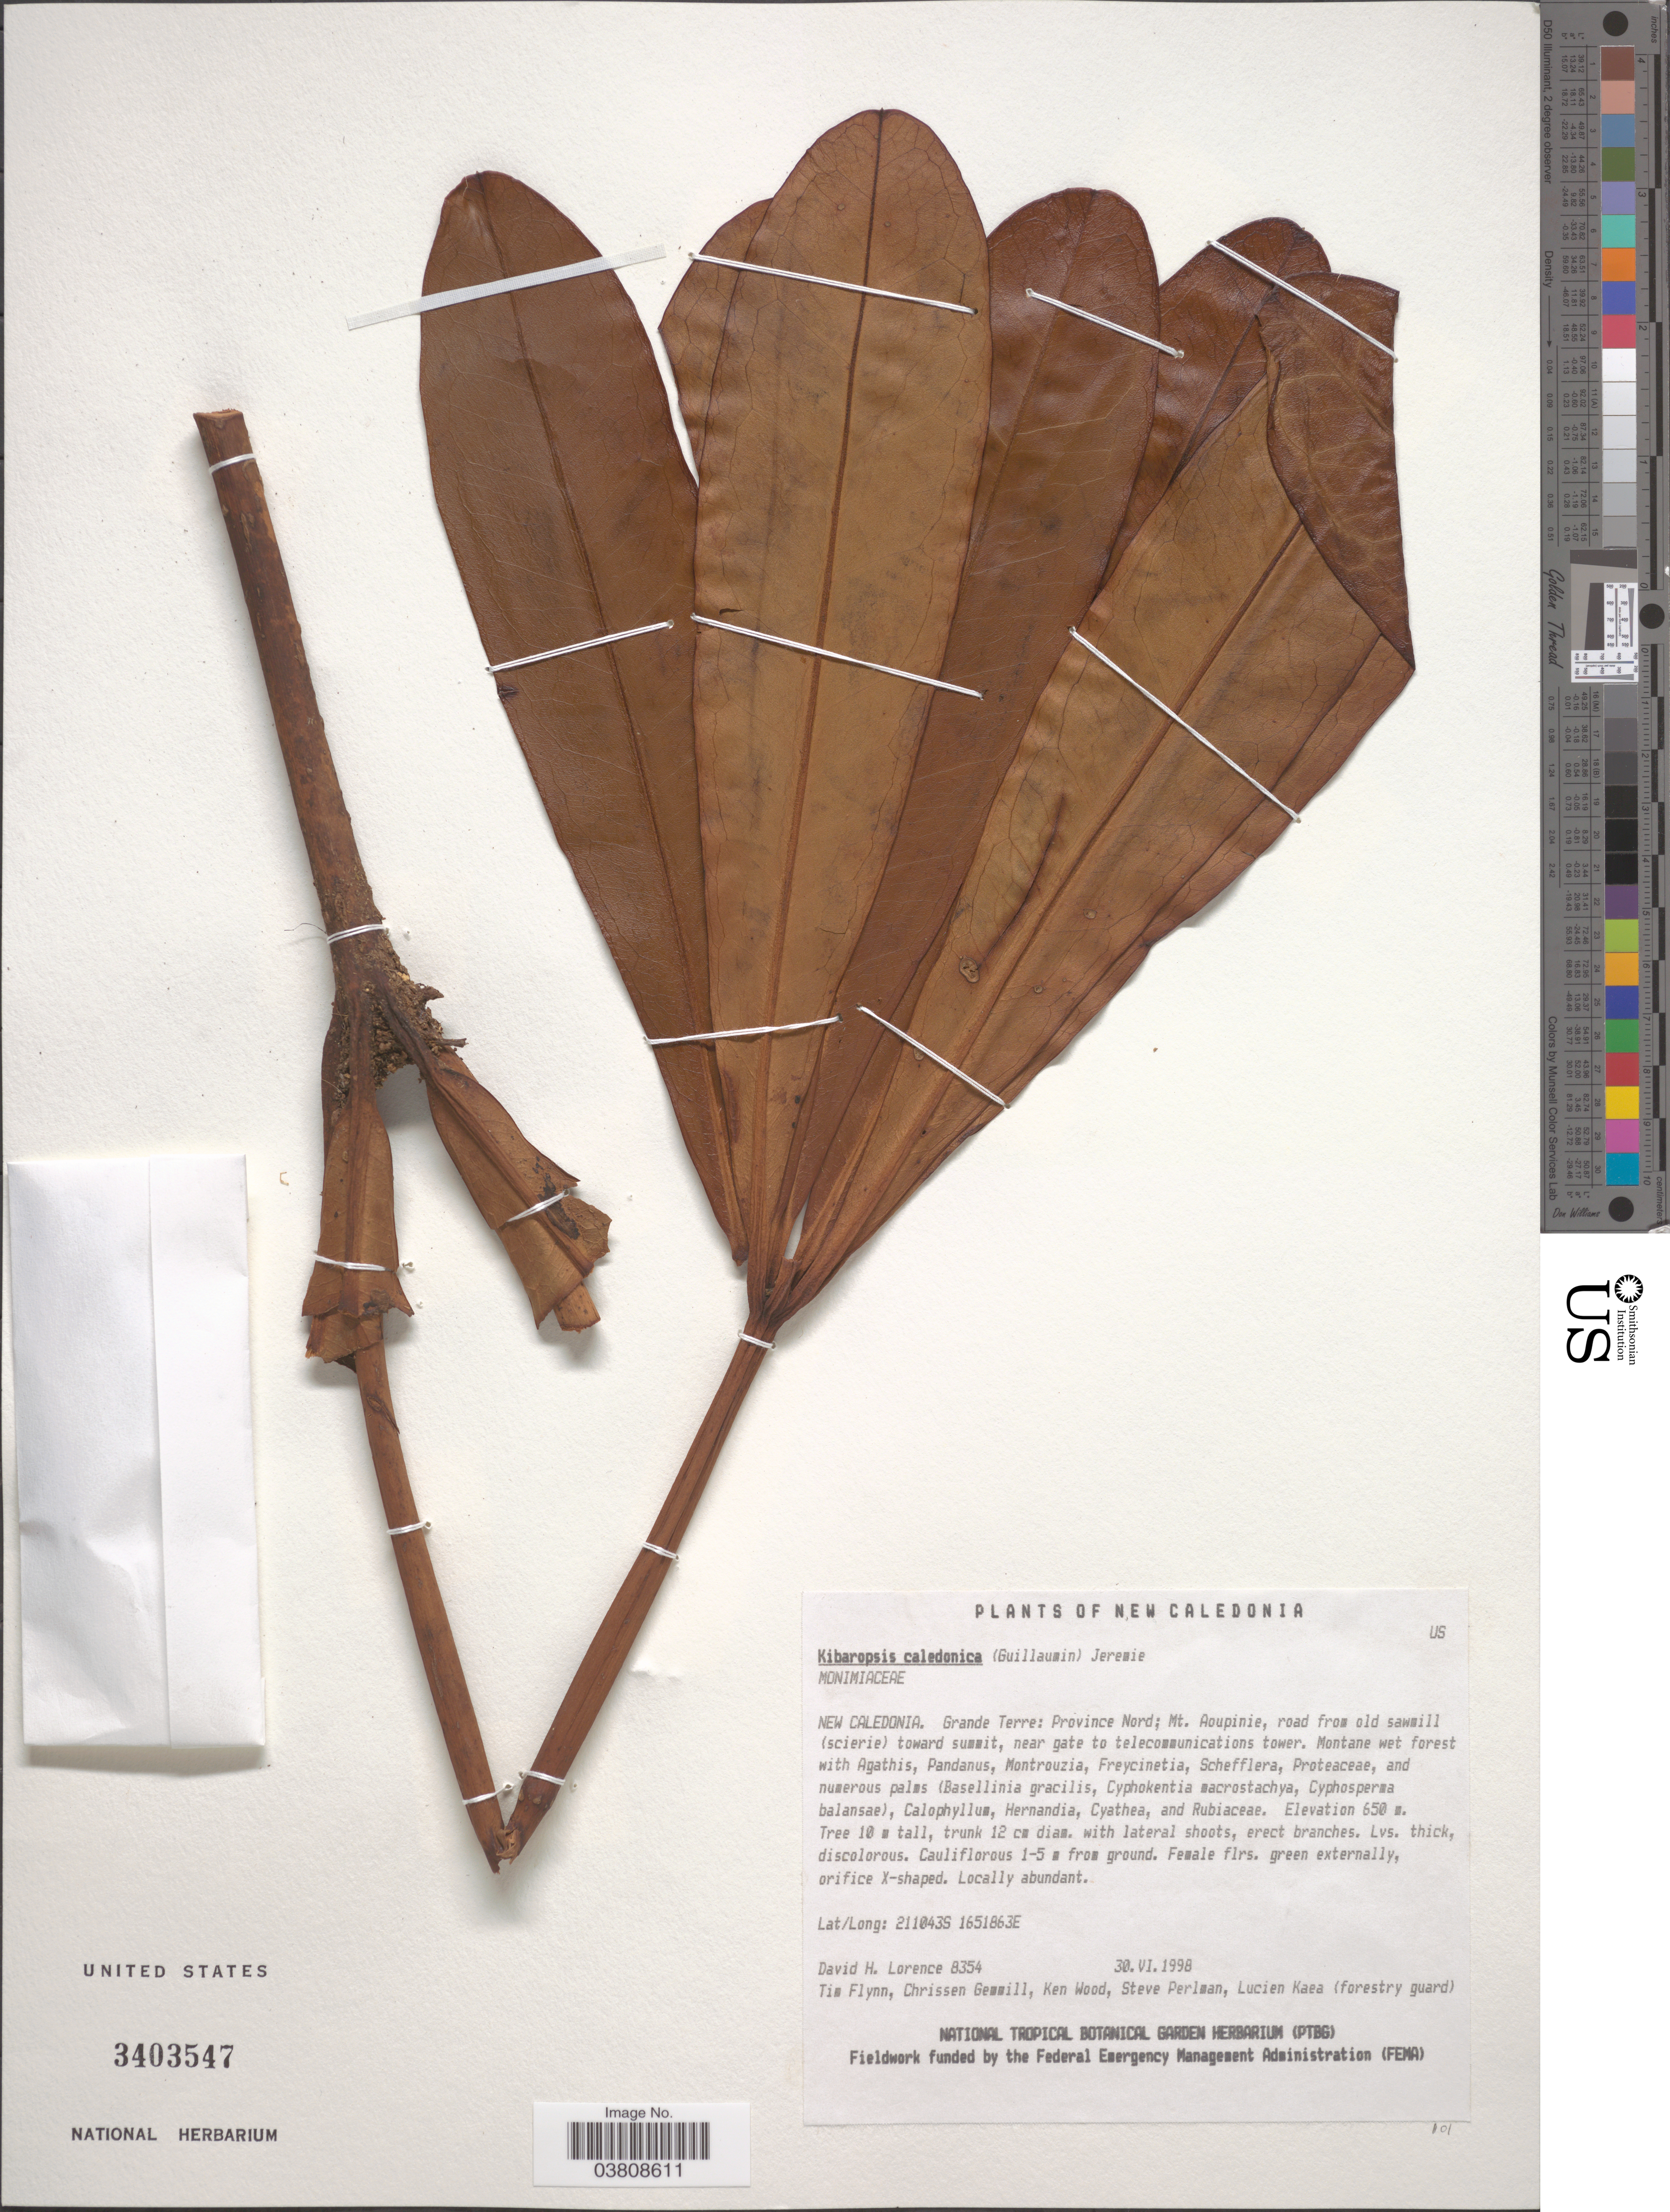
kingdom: Plantae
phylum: Tracheophyta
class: Magnoliopsida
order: Laurales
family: Monimiaceae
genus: Kibaropsis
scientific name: Kibaropsis caledonica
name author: (Guillaumin) Jérémie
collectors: D. Lorence, T. Flynn, C. Gemmill, K. Wood & et al.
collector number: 8354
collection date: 1998-06-30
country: New Caledonia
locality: Grande Terre: Province Nord; Mt. Aoupinie.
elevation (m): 650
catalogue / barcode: US 3403547